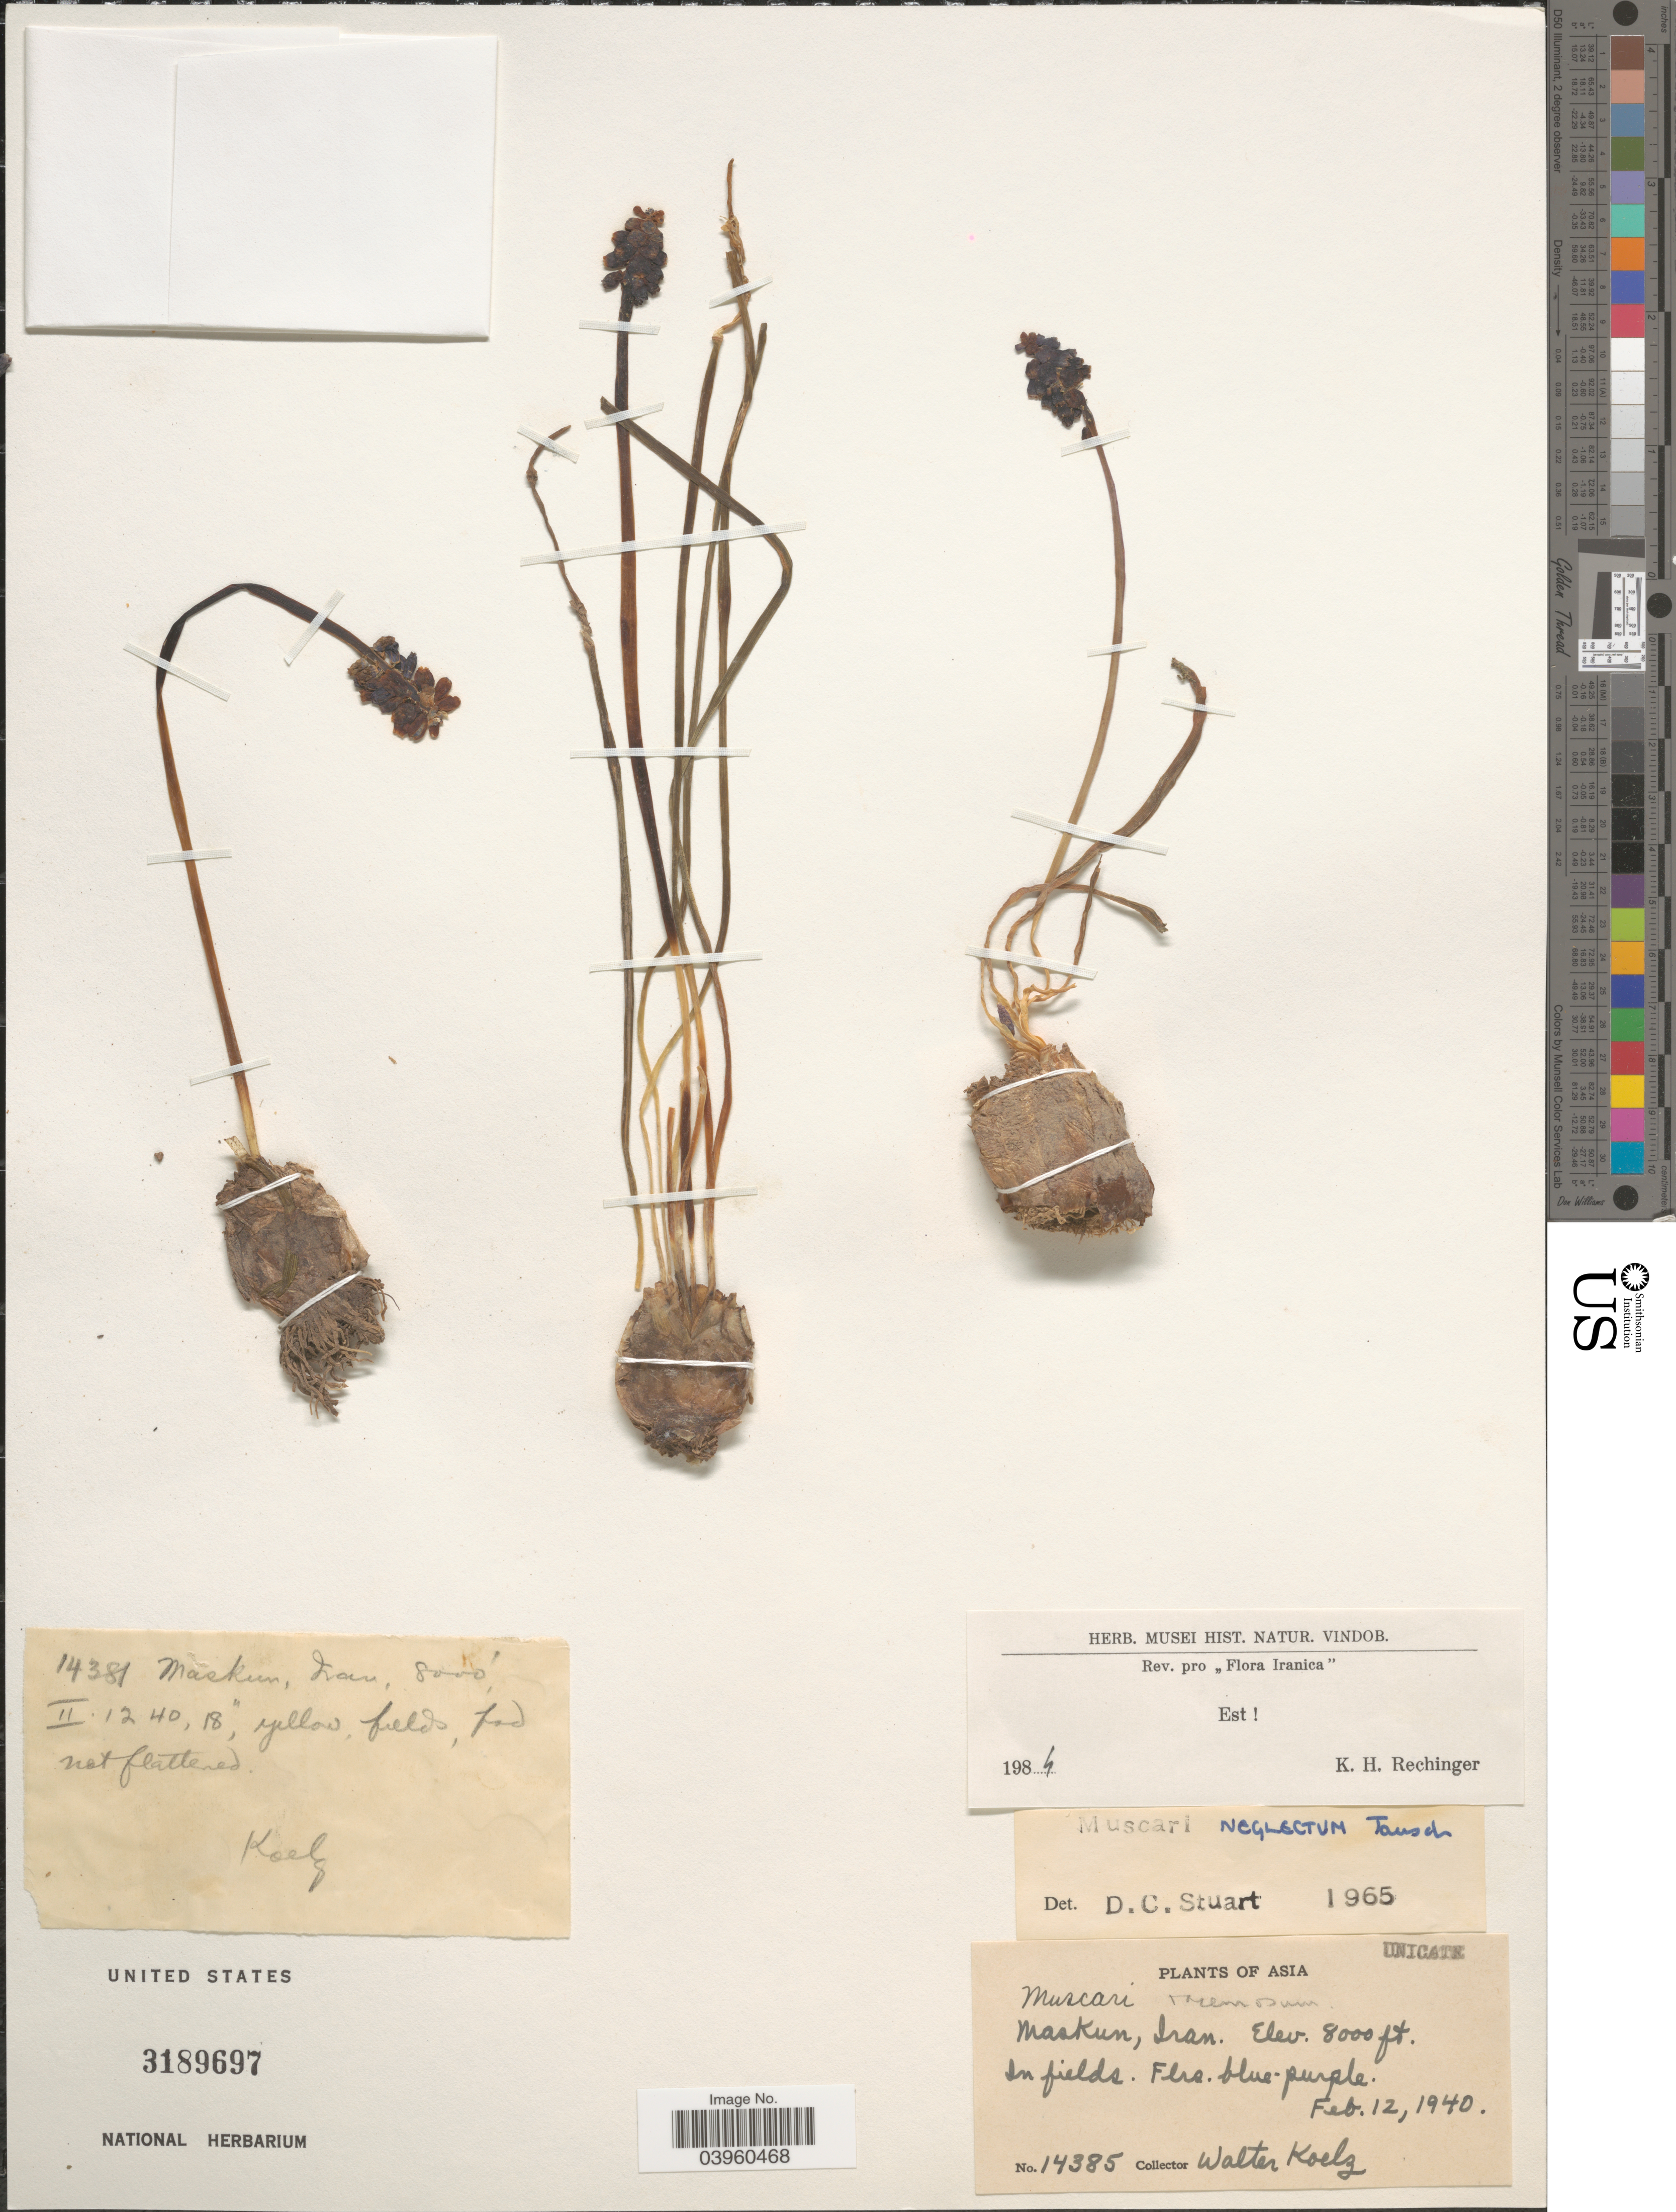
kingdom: Plantae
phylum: Tracheophyta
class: Liliopsida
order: Asparagales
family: Asparagaceae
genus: Muscari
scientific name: Muscari neglectum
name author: Gussone ex Ten.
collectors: W. N. Koelz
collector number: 14381/14385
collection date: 1940-02-12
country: Iran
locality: Maskun.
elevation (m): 2438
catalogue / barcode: US 3189697